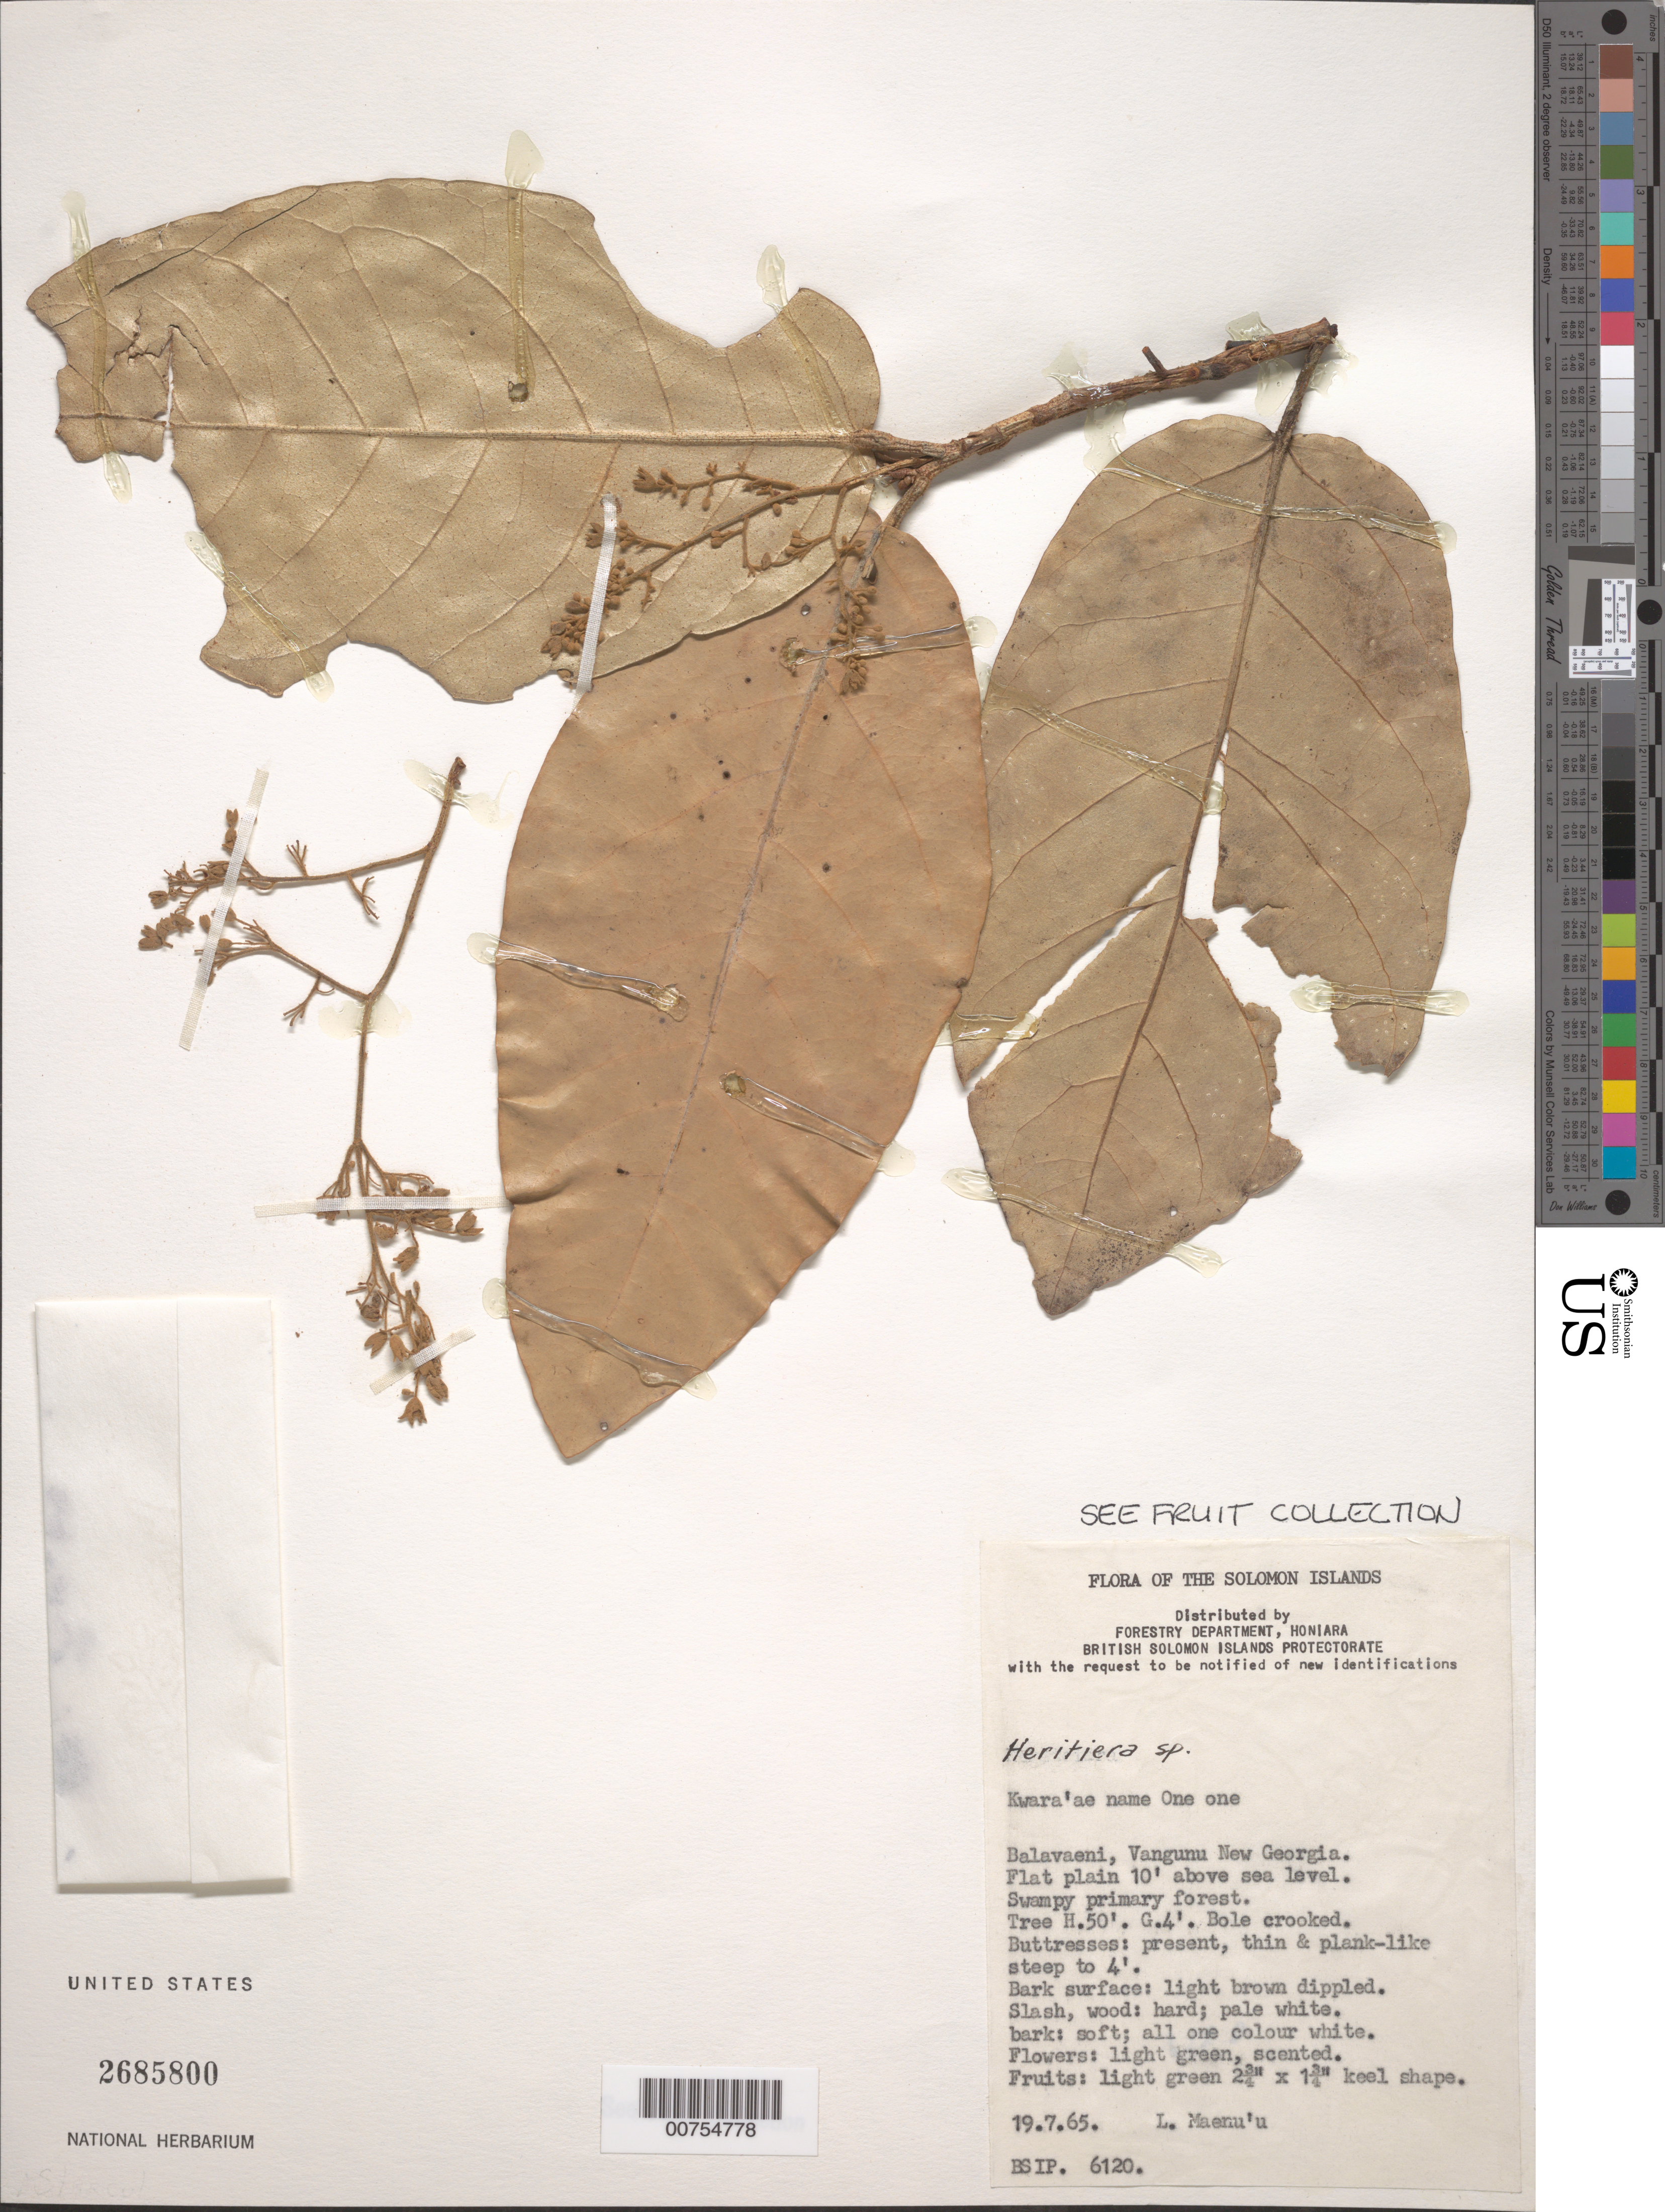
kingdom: Plantae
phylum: Tracheophyta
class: Magnoliopsida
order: Malvales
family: Malvaceae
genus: Heritiera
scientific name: Heritiera sp.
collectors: L. Maenu'u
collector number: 6120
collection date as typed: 19 Jul 1965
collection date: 1965-07-19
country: Solomon Islands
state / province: Western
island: Vangunu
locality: Balavaeni, Flat plain.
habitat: Swampy primary forest.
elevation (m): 3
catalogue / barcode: US 2685800